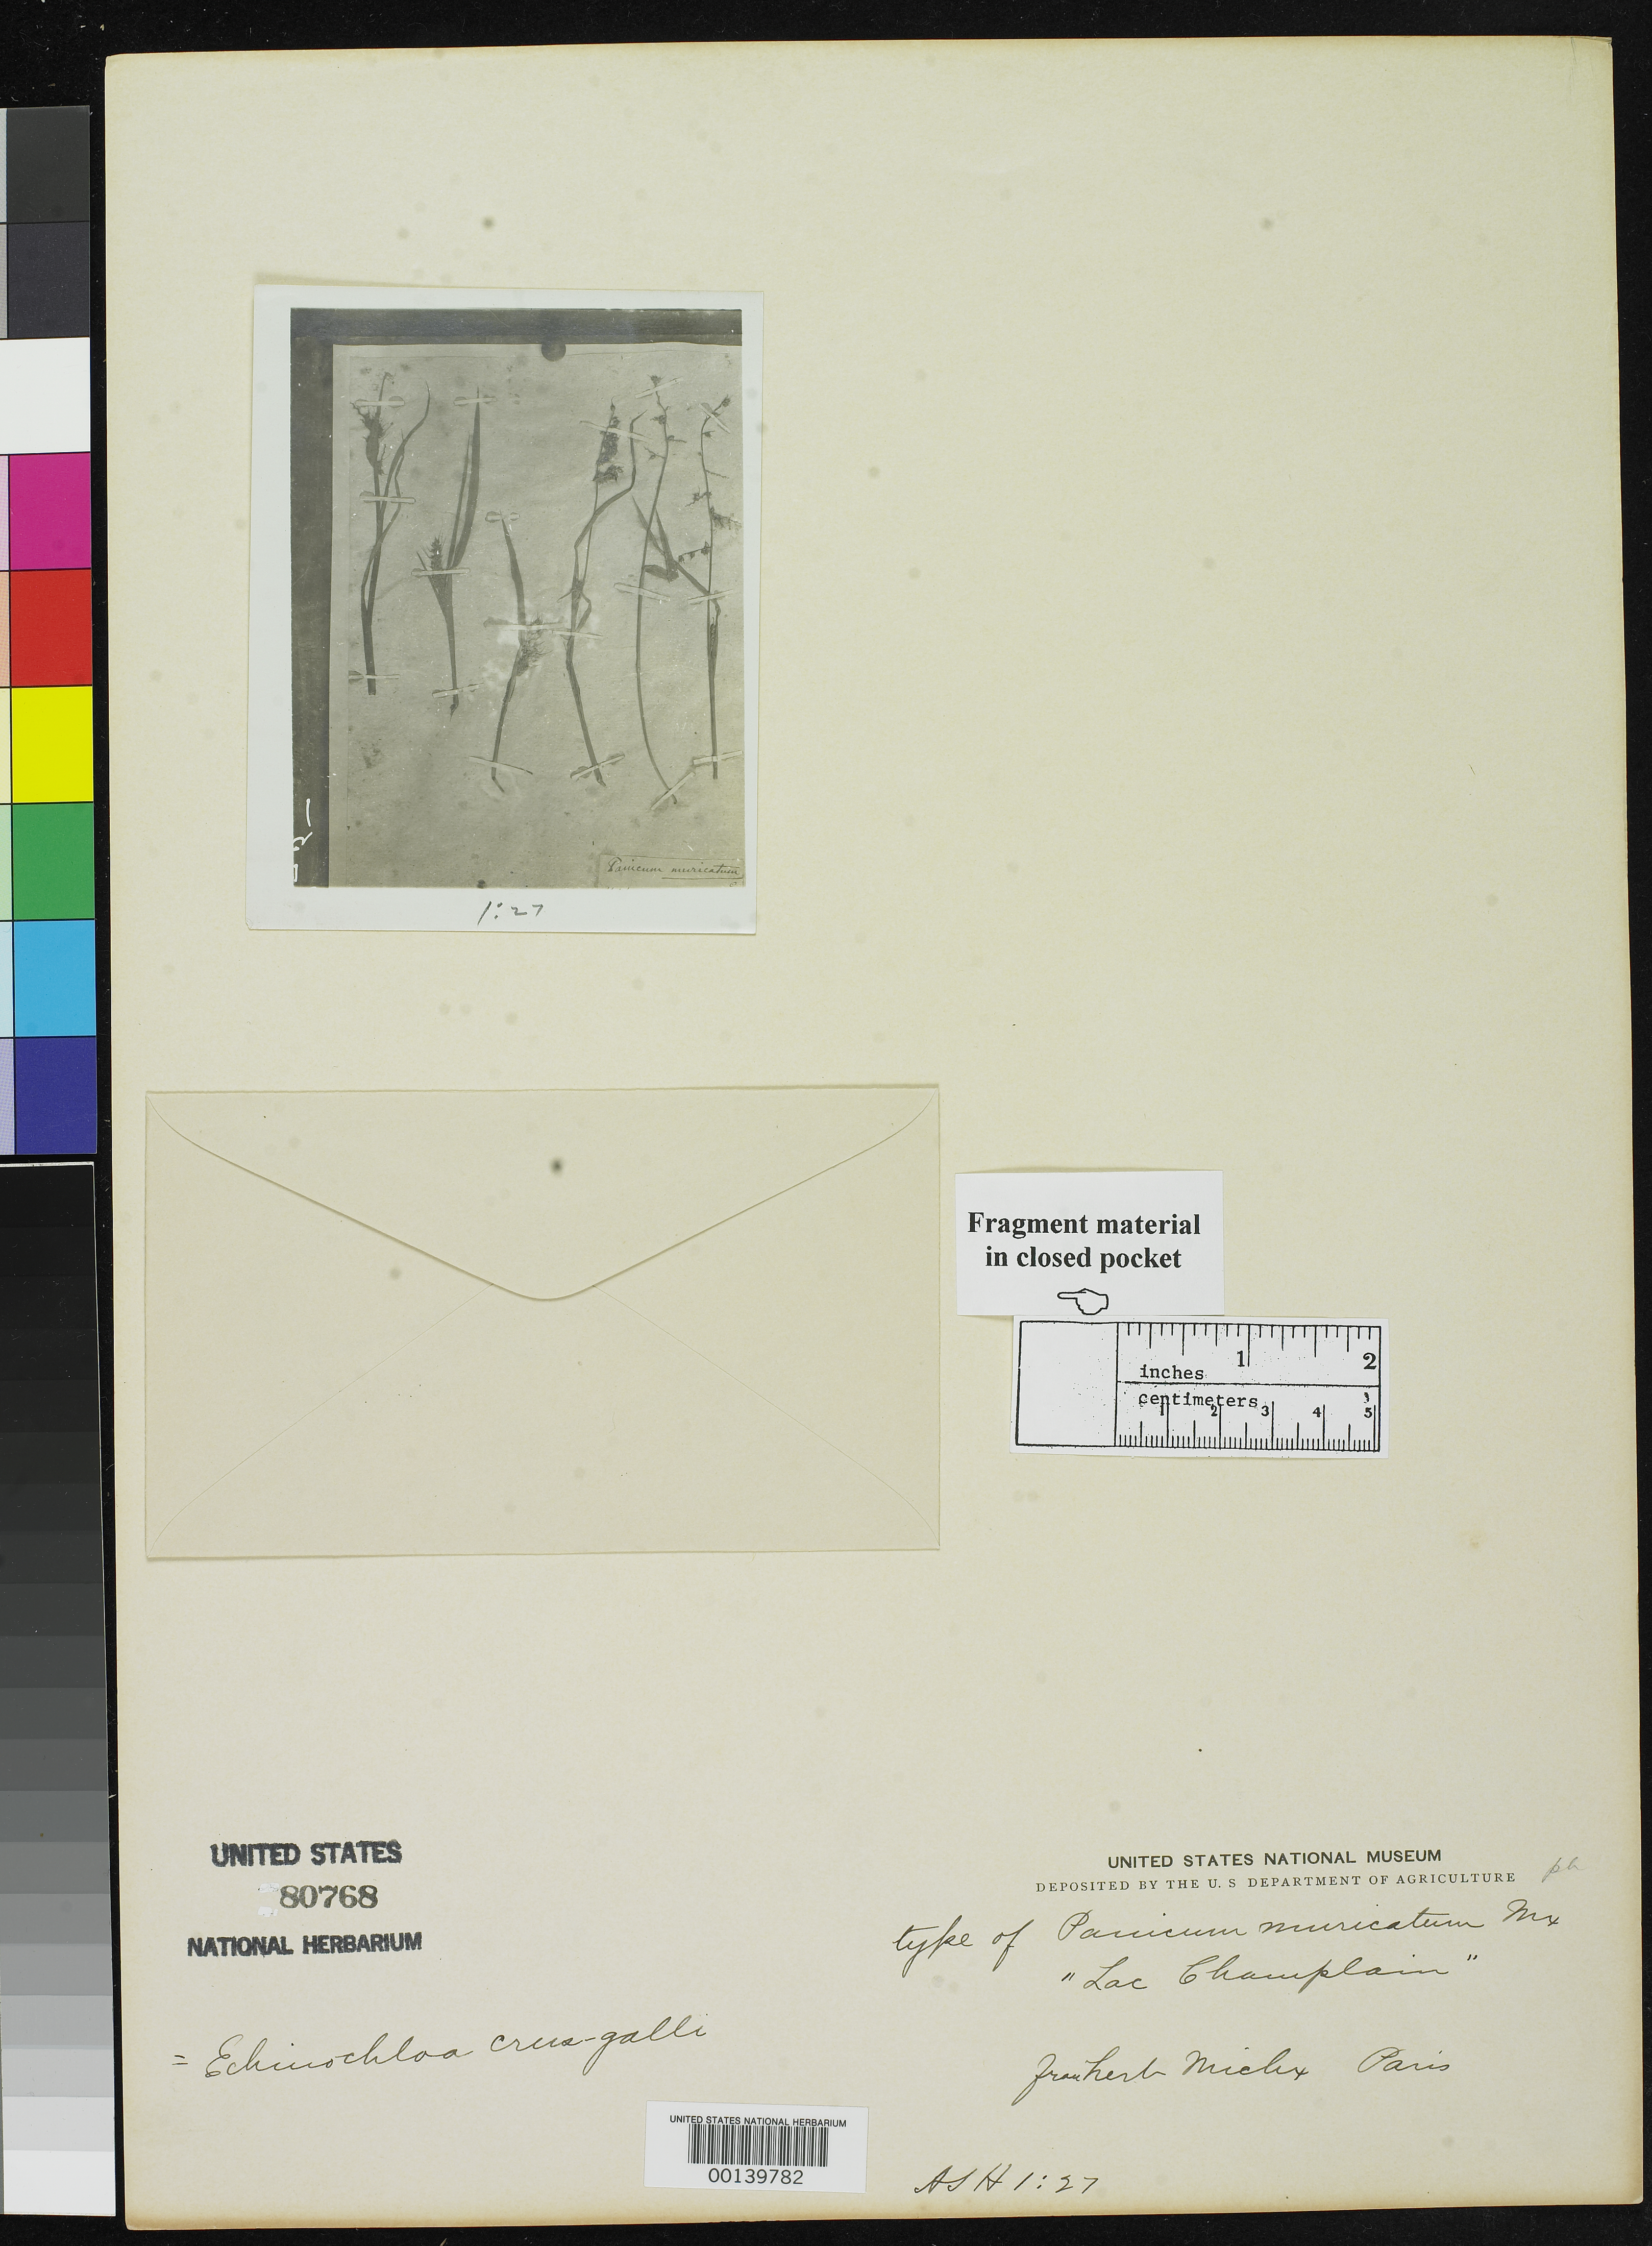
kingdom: Plantae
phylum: Tracheophyta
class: Liliopsida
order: Poales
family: Poaceae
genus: Panicum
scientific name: Panicum muricatum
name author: Michx.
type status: Type Fragment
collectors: A. Michaux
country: Canada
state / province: Quebec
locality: Lake Champlain.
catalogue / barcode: US 80768